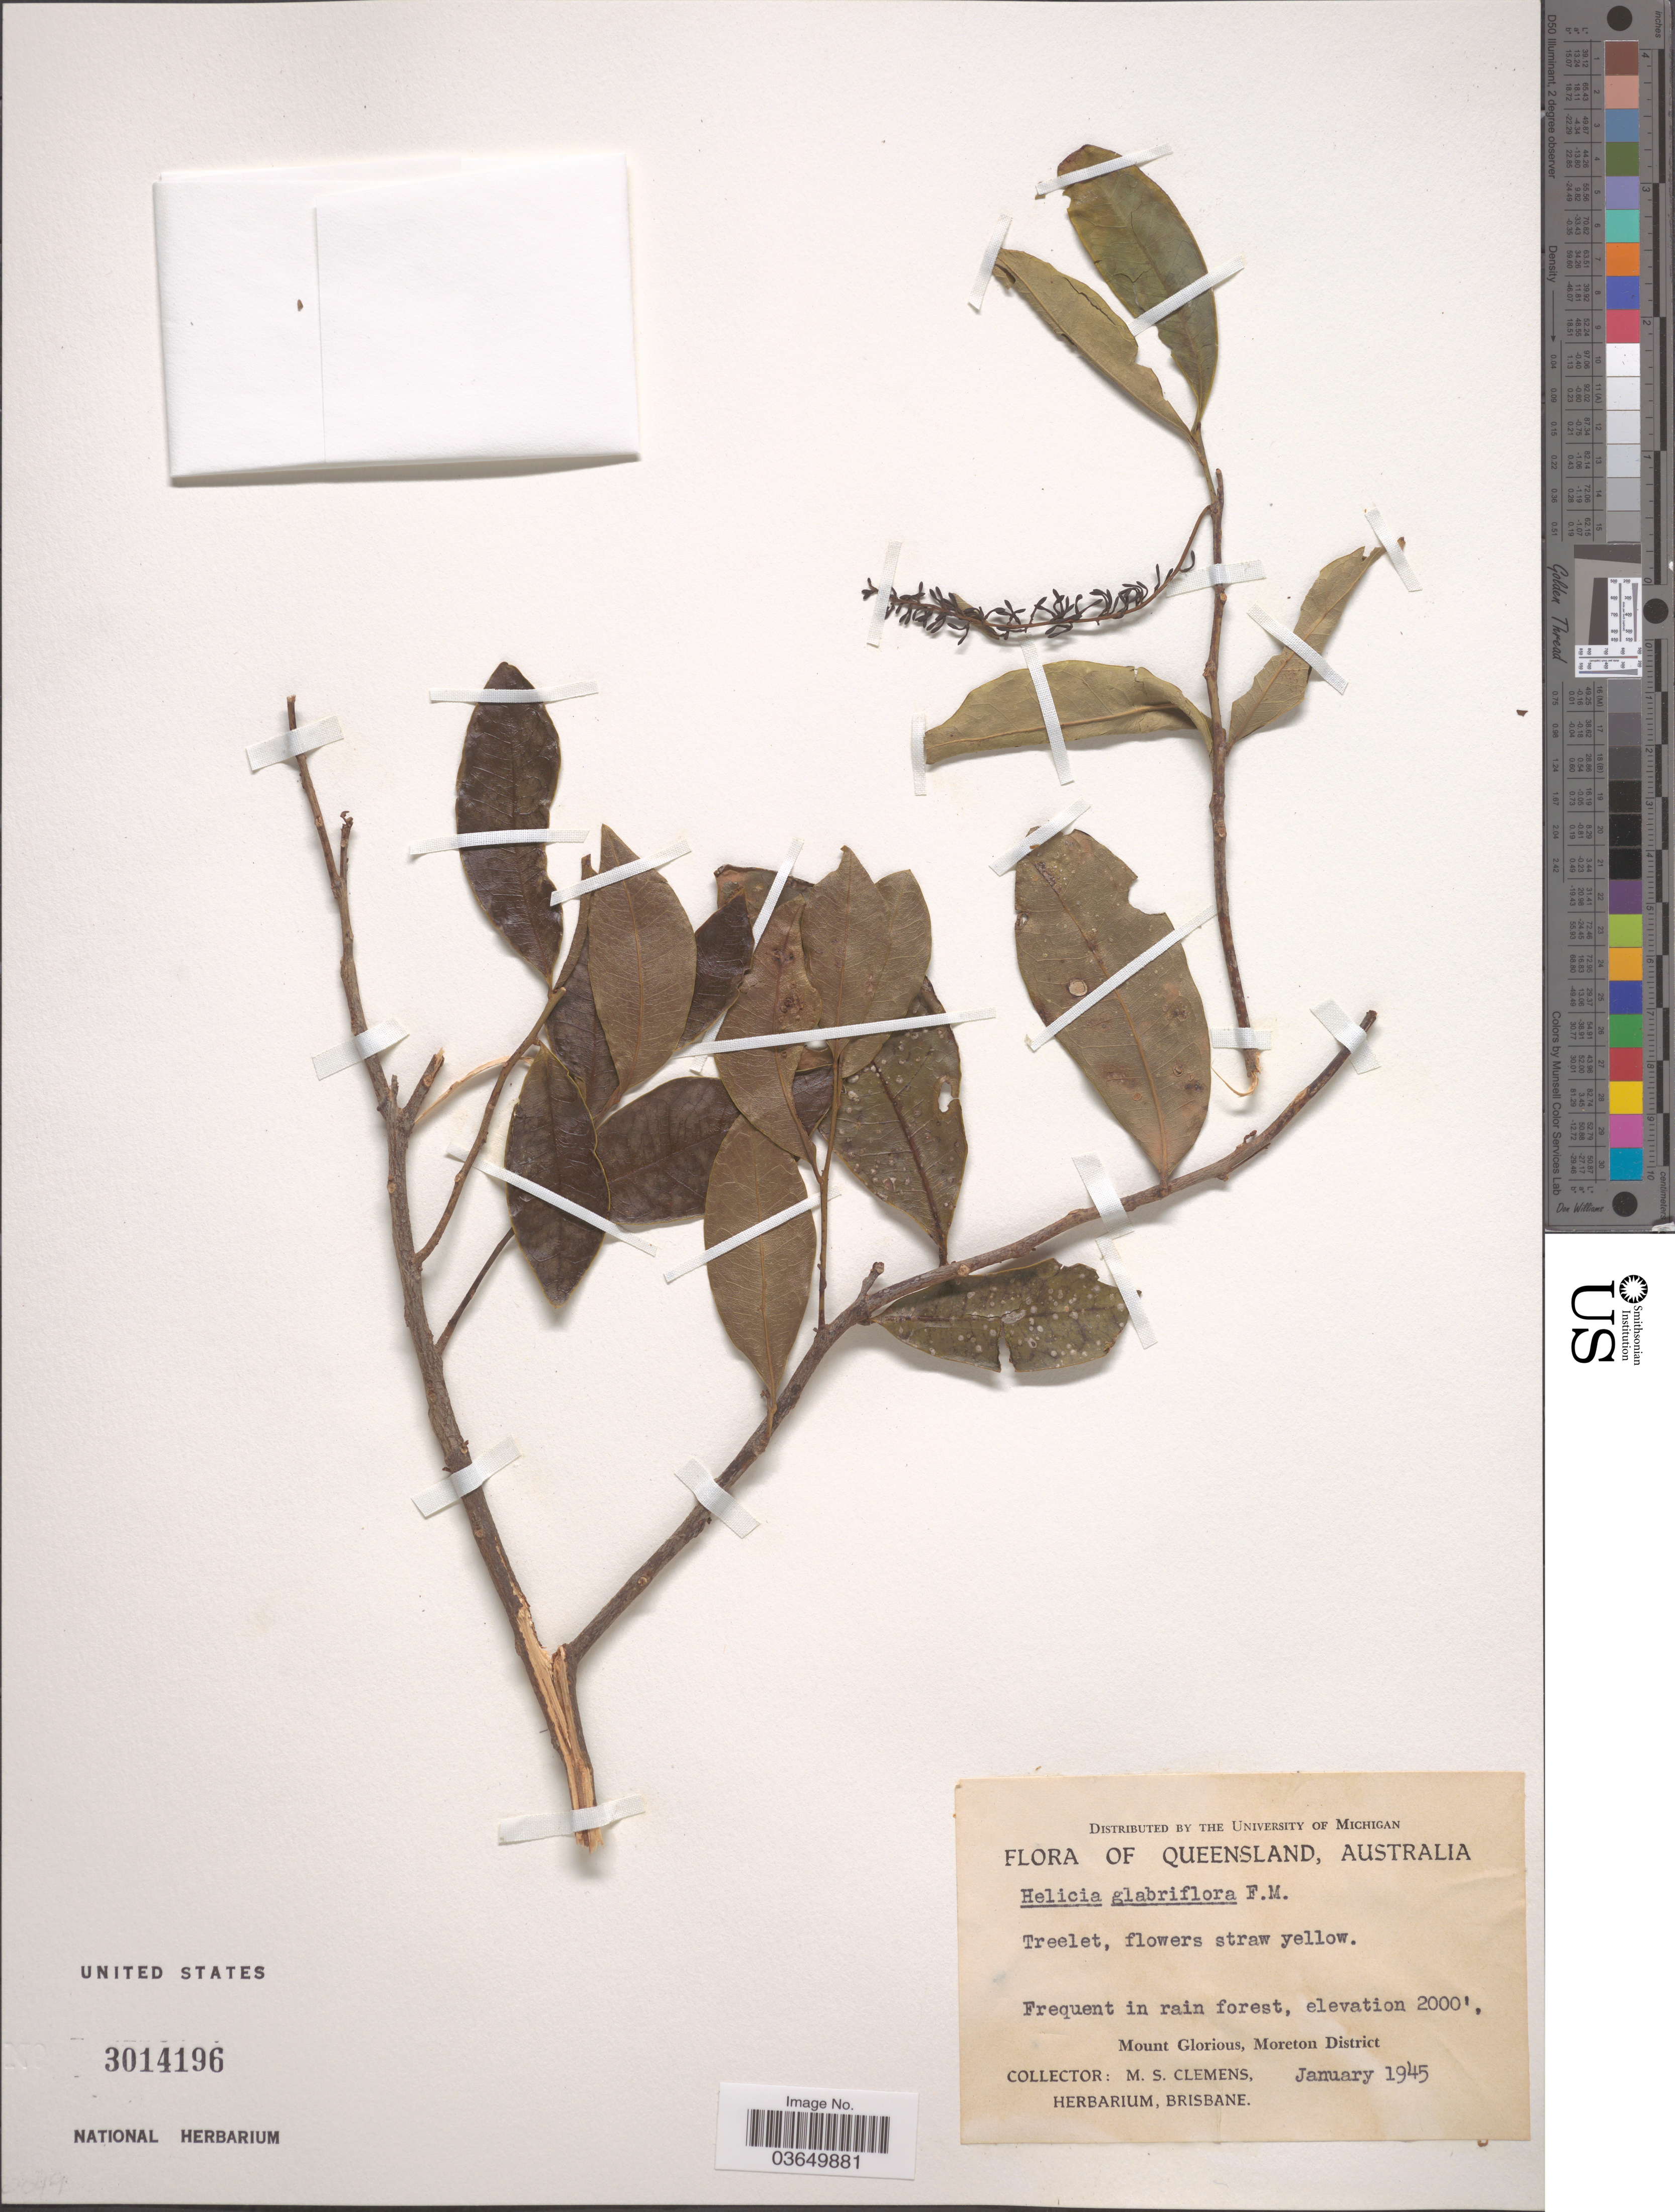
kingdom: Plantae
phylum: Tracheophyta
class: Magnoliopsida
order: Proteales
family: Proteaceae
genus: Helicia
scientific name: Helicia glabriflora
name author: F. Muell.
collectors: M. S. Clemens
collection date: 1945-01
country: Australia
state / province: Queensland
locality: Mount Glorious, Moreton District.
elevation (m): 610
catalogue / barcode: US 3014196